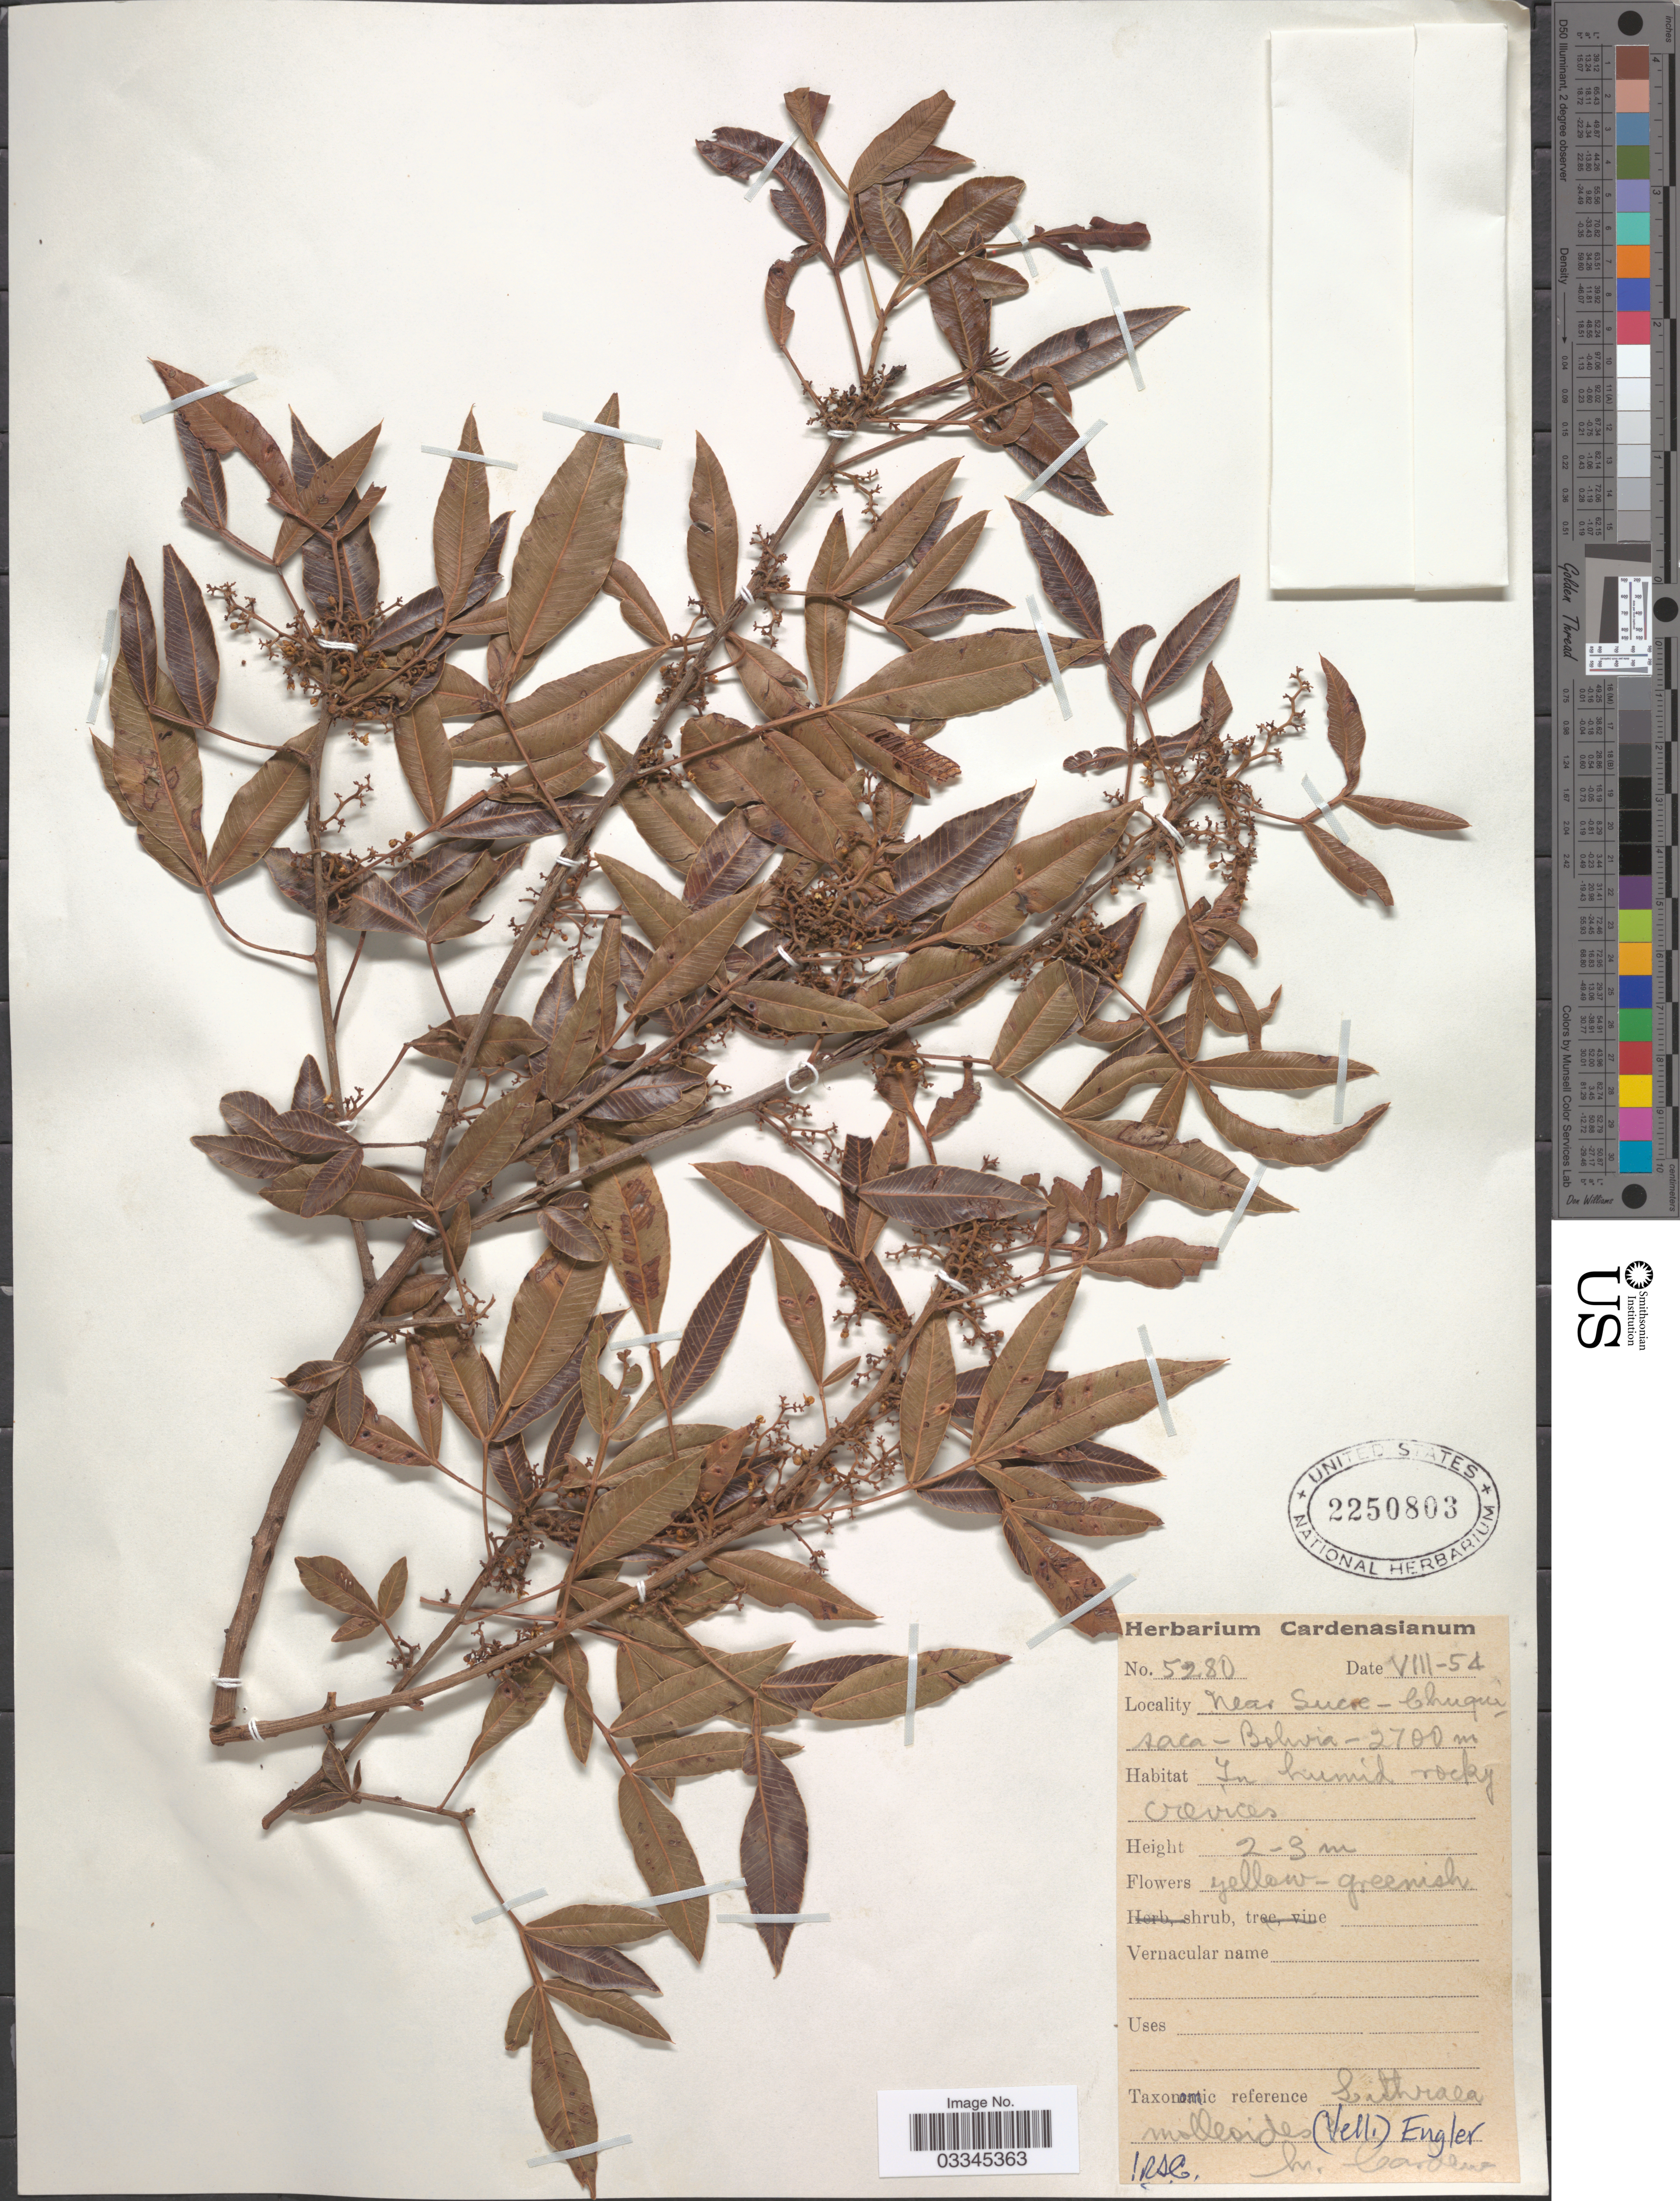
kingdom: Plantae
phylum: Tracheophyta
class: Magnoliopsida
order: Sapindales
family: Anacardiaceae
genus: Lithraea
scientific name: Lithraea molleoides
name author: (Vell.) Engl.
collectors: M. Cárdenas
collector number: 5280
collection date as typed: Transcribed d/m/y: /8/54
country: Bolivia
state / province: Chuquisaca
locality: Near Sucre.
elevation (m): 2700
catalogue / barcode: US 2250803